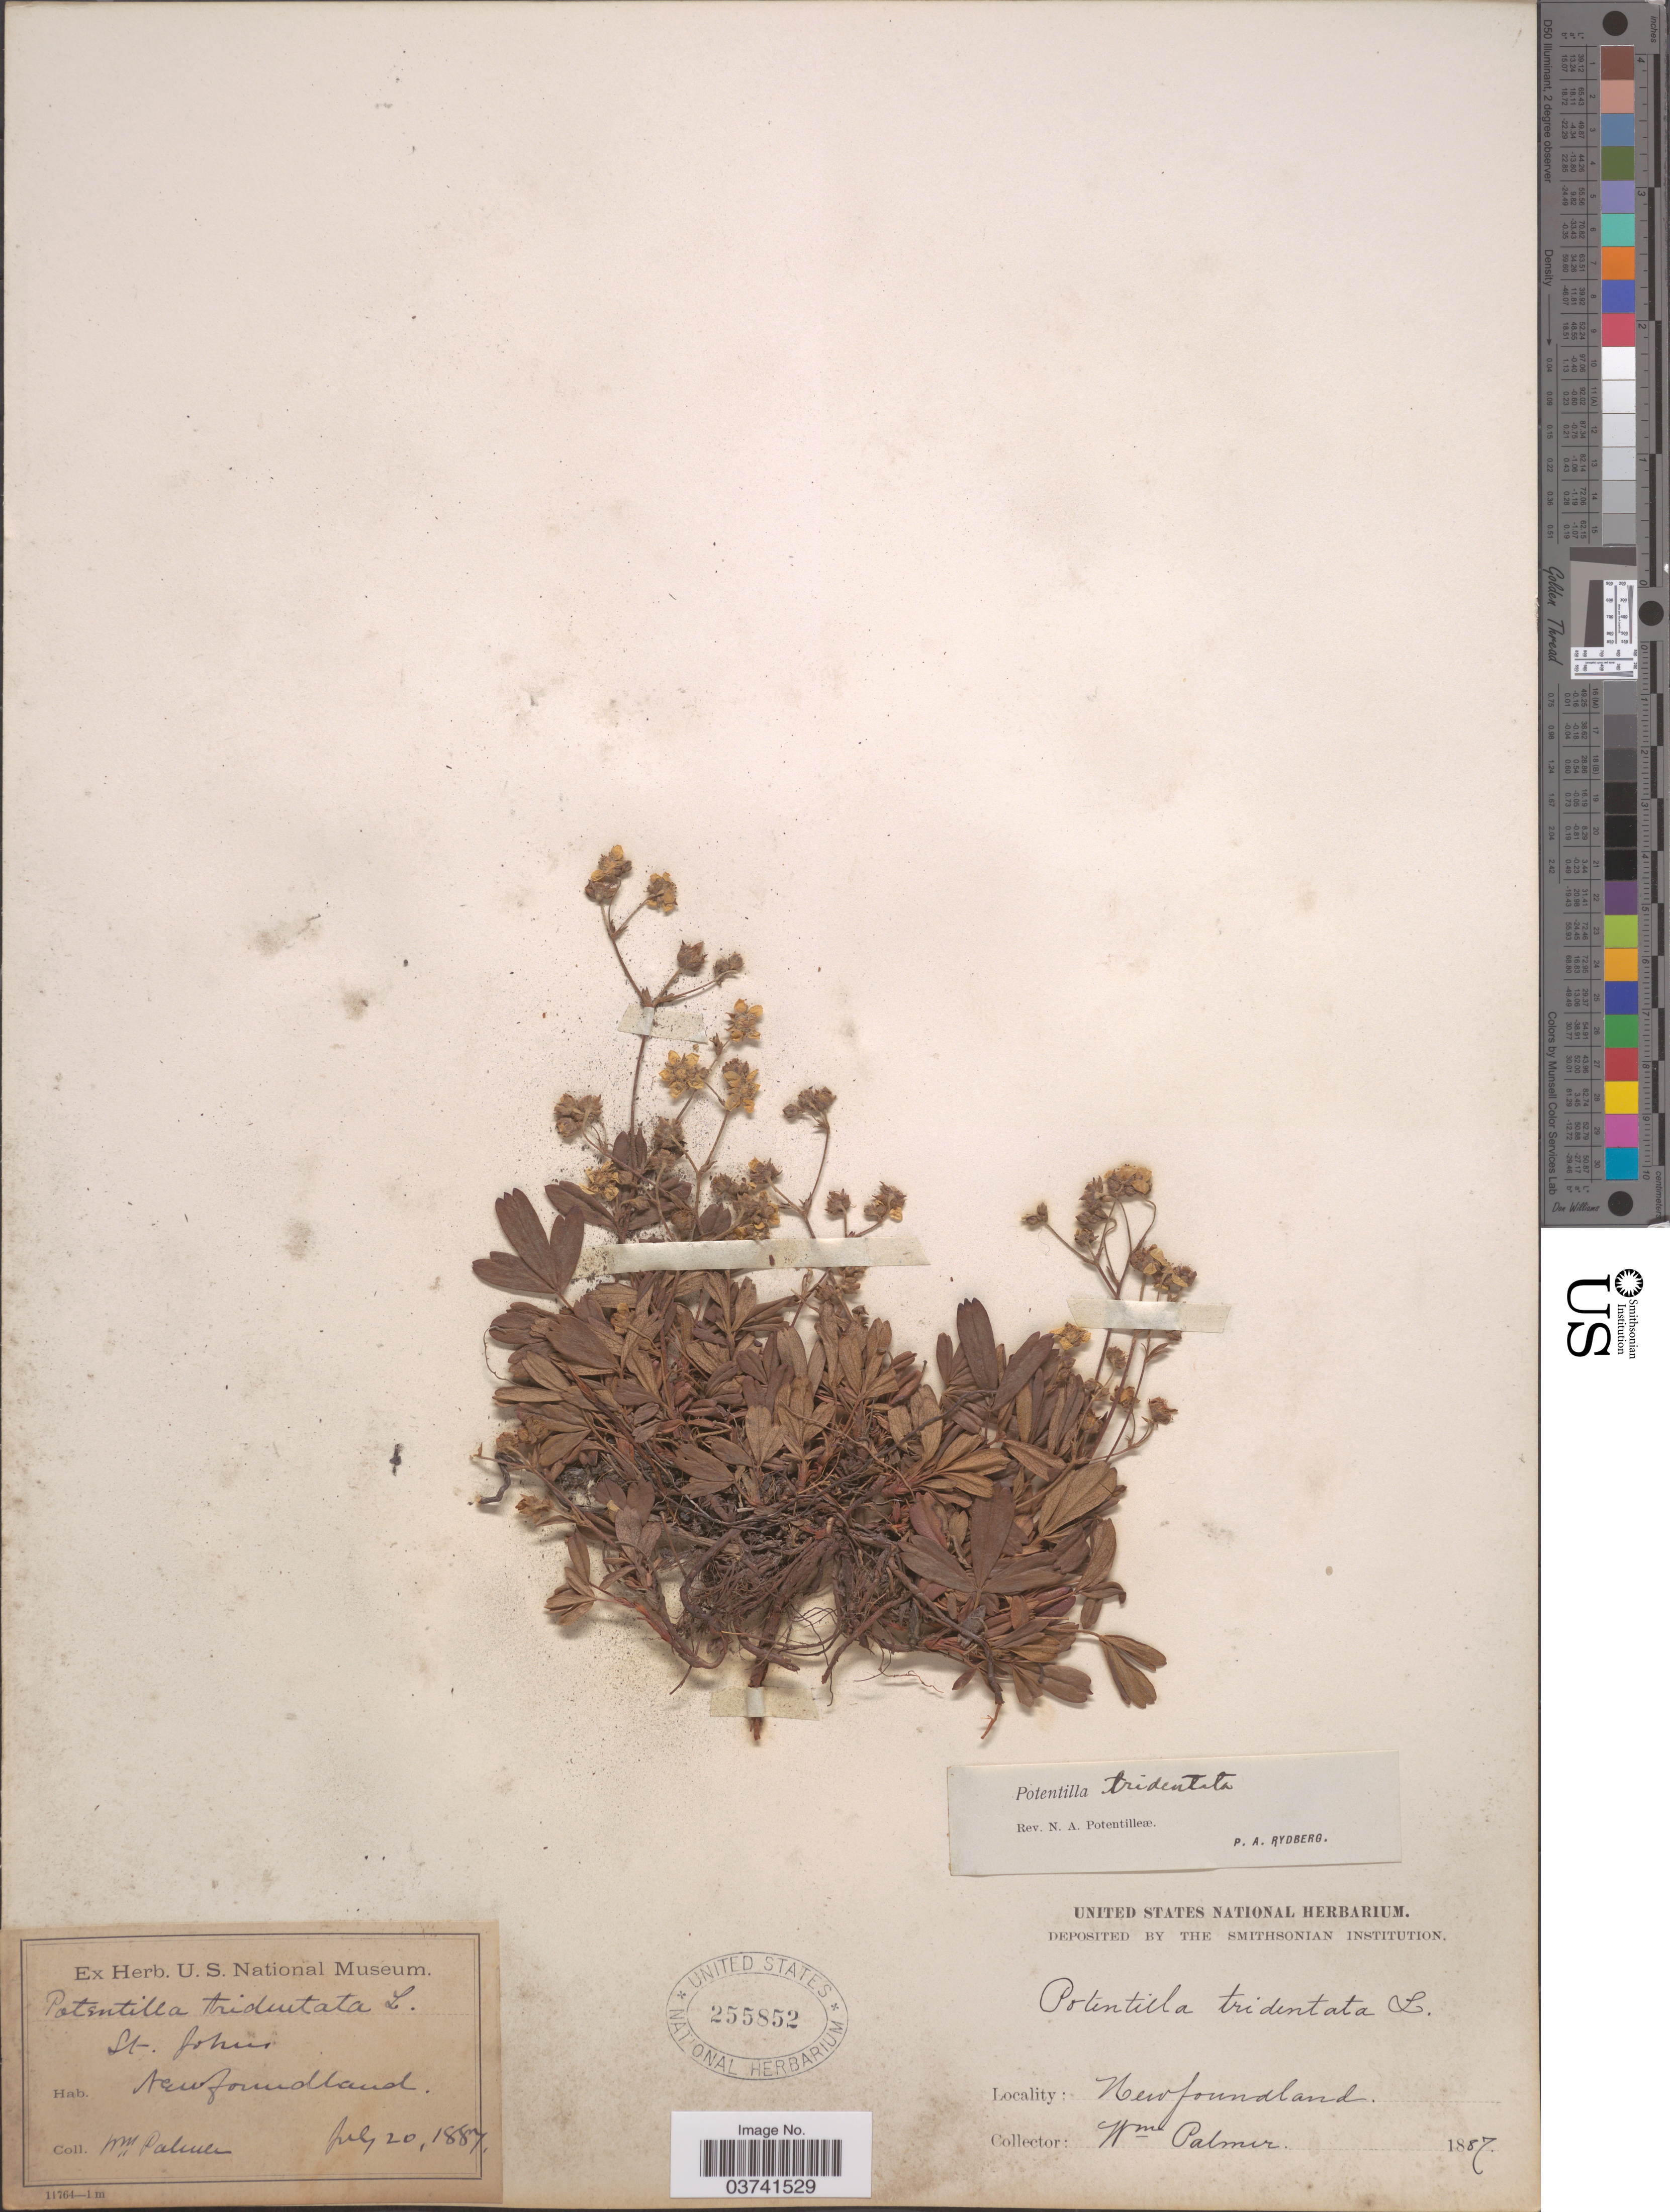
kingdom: Plantae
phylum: Tracheophyta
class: Magnoliopsida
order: Rosales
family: Rosaceae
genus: Potentilla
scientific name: Potentilla tridentata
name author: Aiton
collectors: W. Palmer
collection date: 1887-07-20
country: Canada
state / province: Newfoundland and Labrador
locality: St. Johns.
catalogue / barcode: US 255852